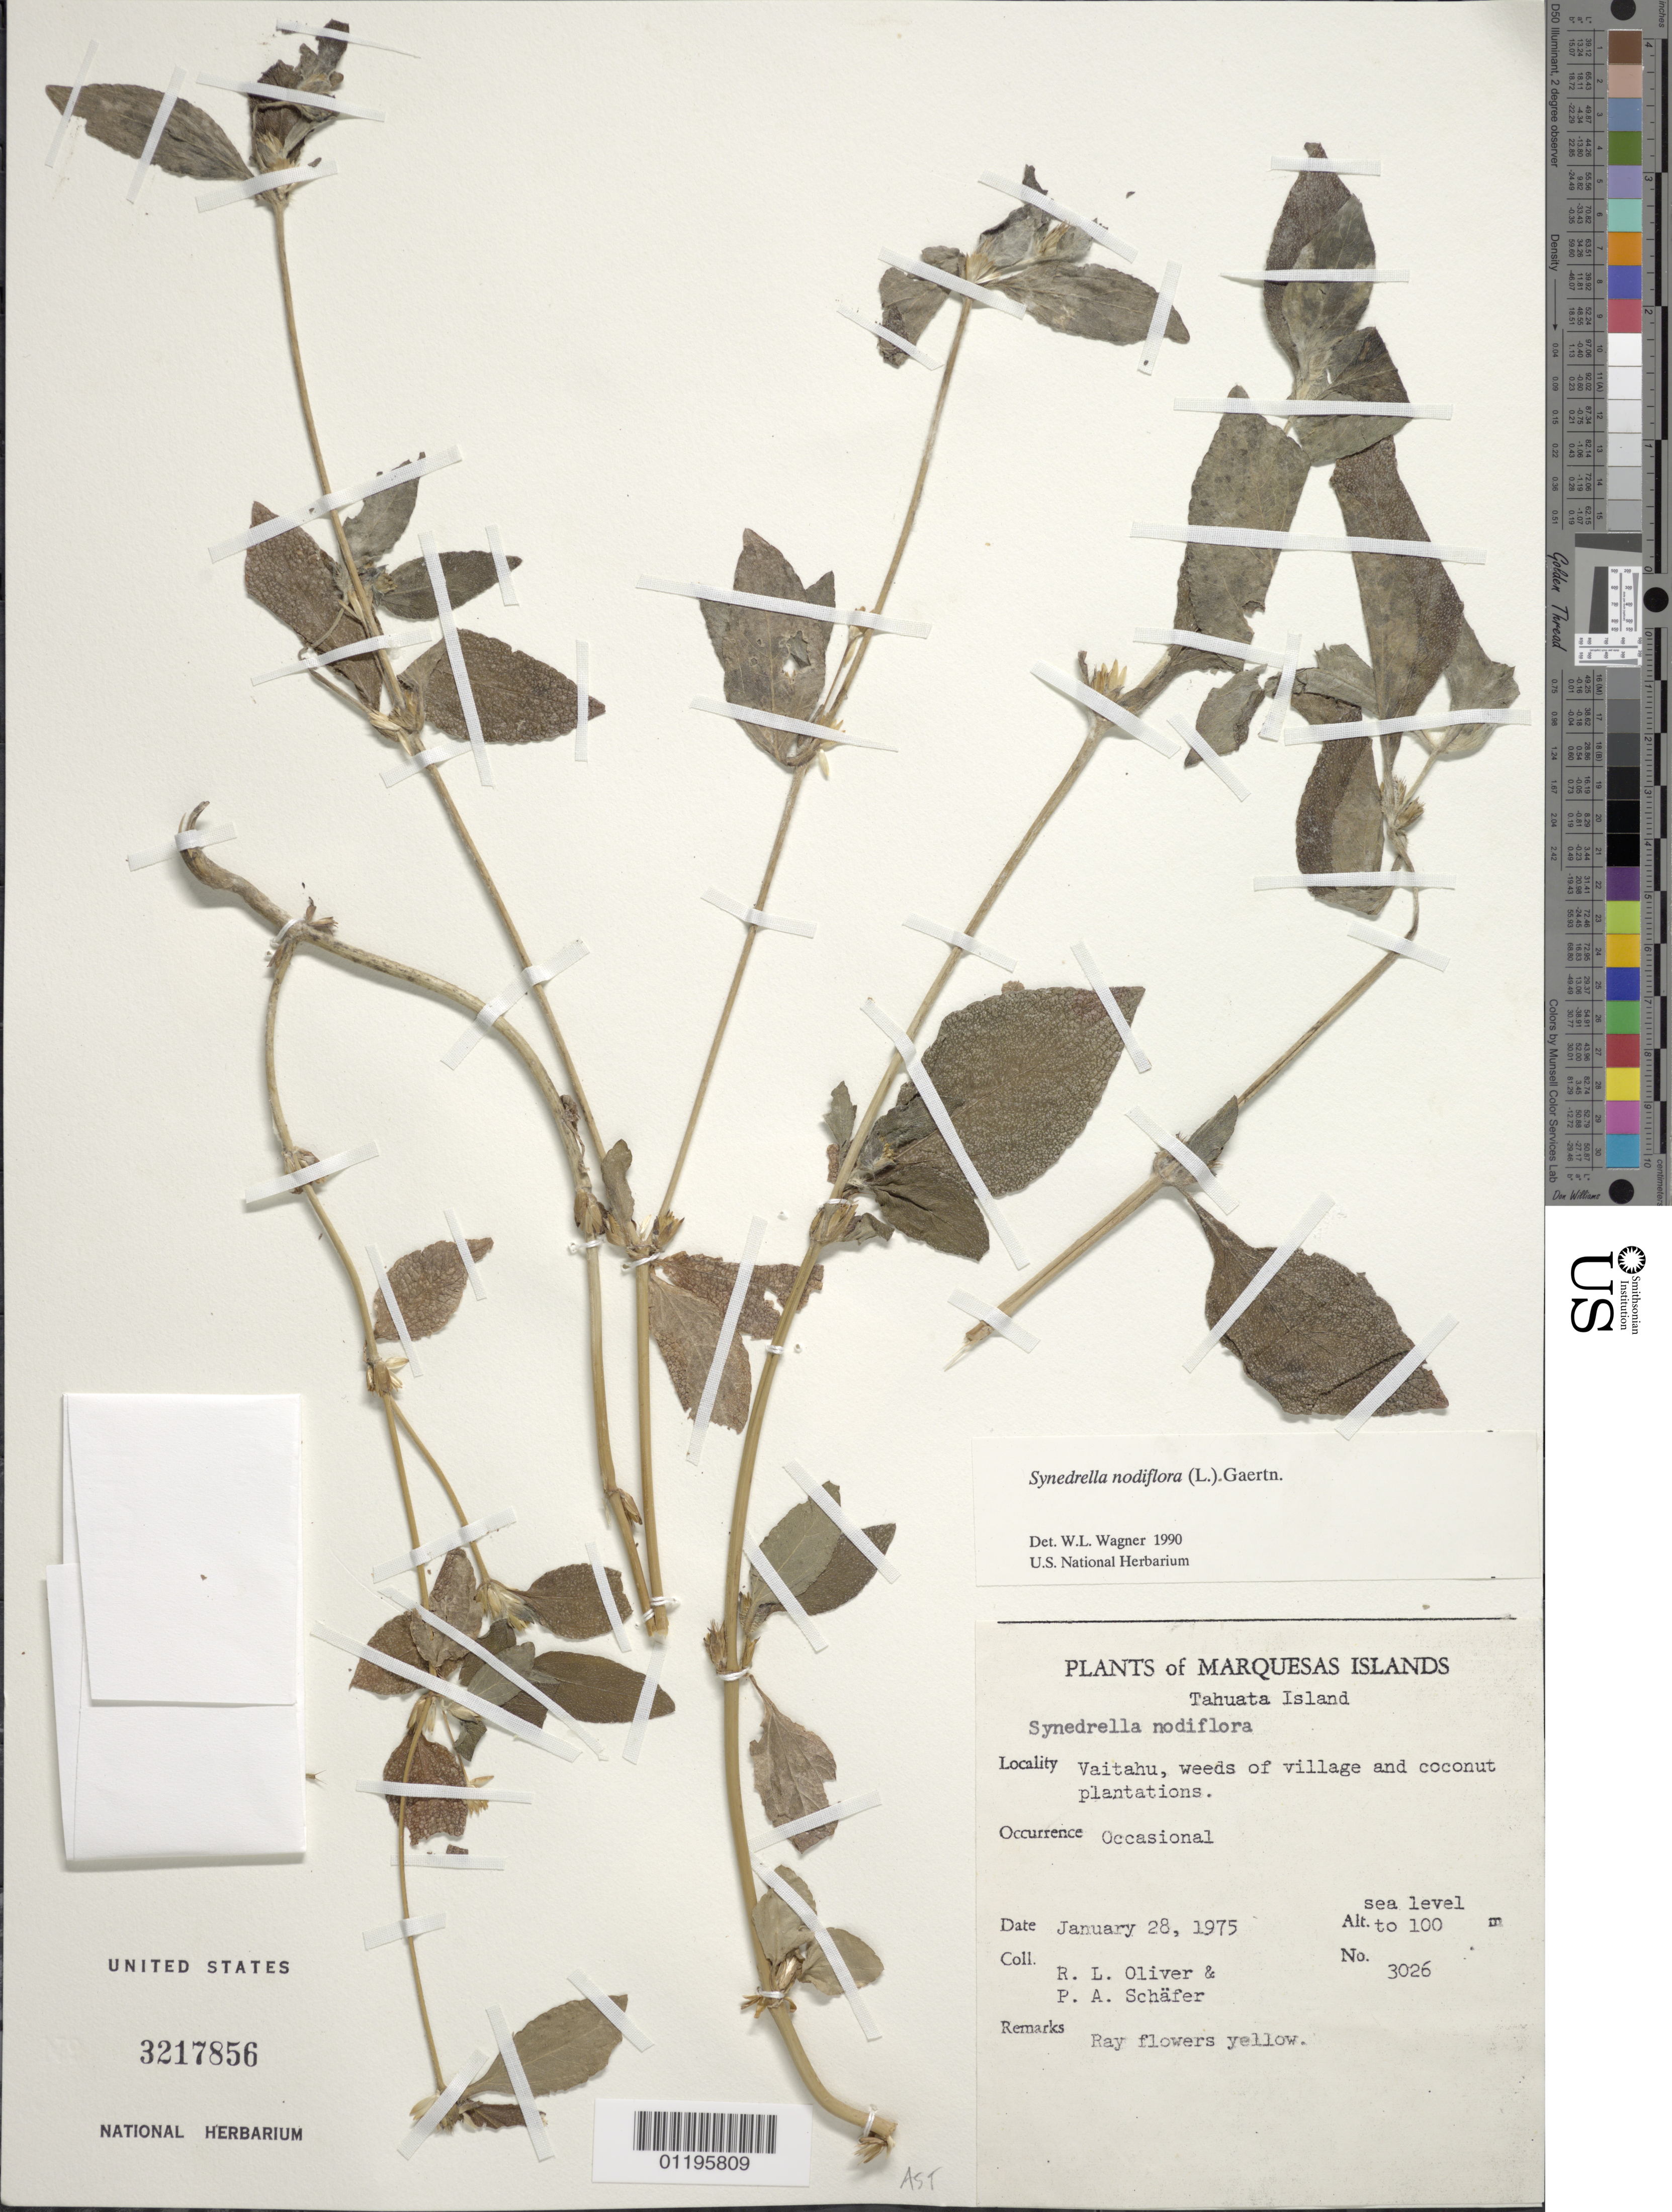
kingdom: Plantae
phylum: Tracheophyta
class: Magnoliopsida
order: Asterales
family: Asteraceae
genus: Synedrella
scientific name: Synedrella nodiflora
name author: (L.) Gaertn.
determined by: Wagner, W. L., (BOT), Smithsonian Institution - National Museum of Natural History (UNITED STATES)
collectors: R. L. Oliver & P. A. Schäfer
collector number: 3026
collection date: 1975-01-28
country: French Polynesia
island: Tahuata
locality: Vaitahu, village and coconut plantations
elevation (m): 0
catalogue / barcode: US 3217856